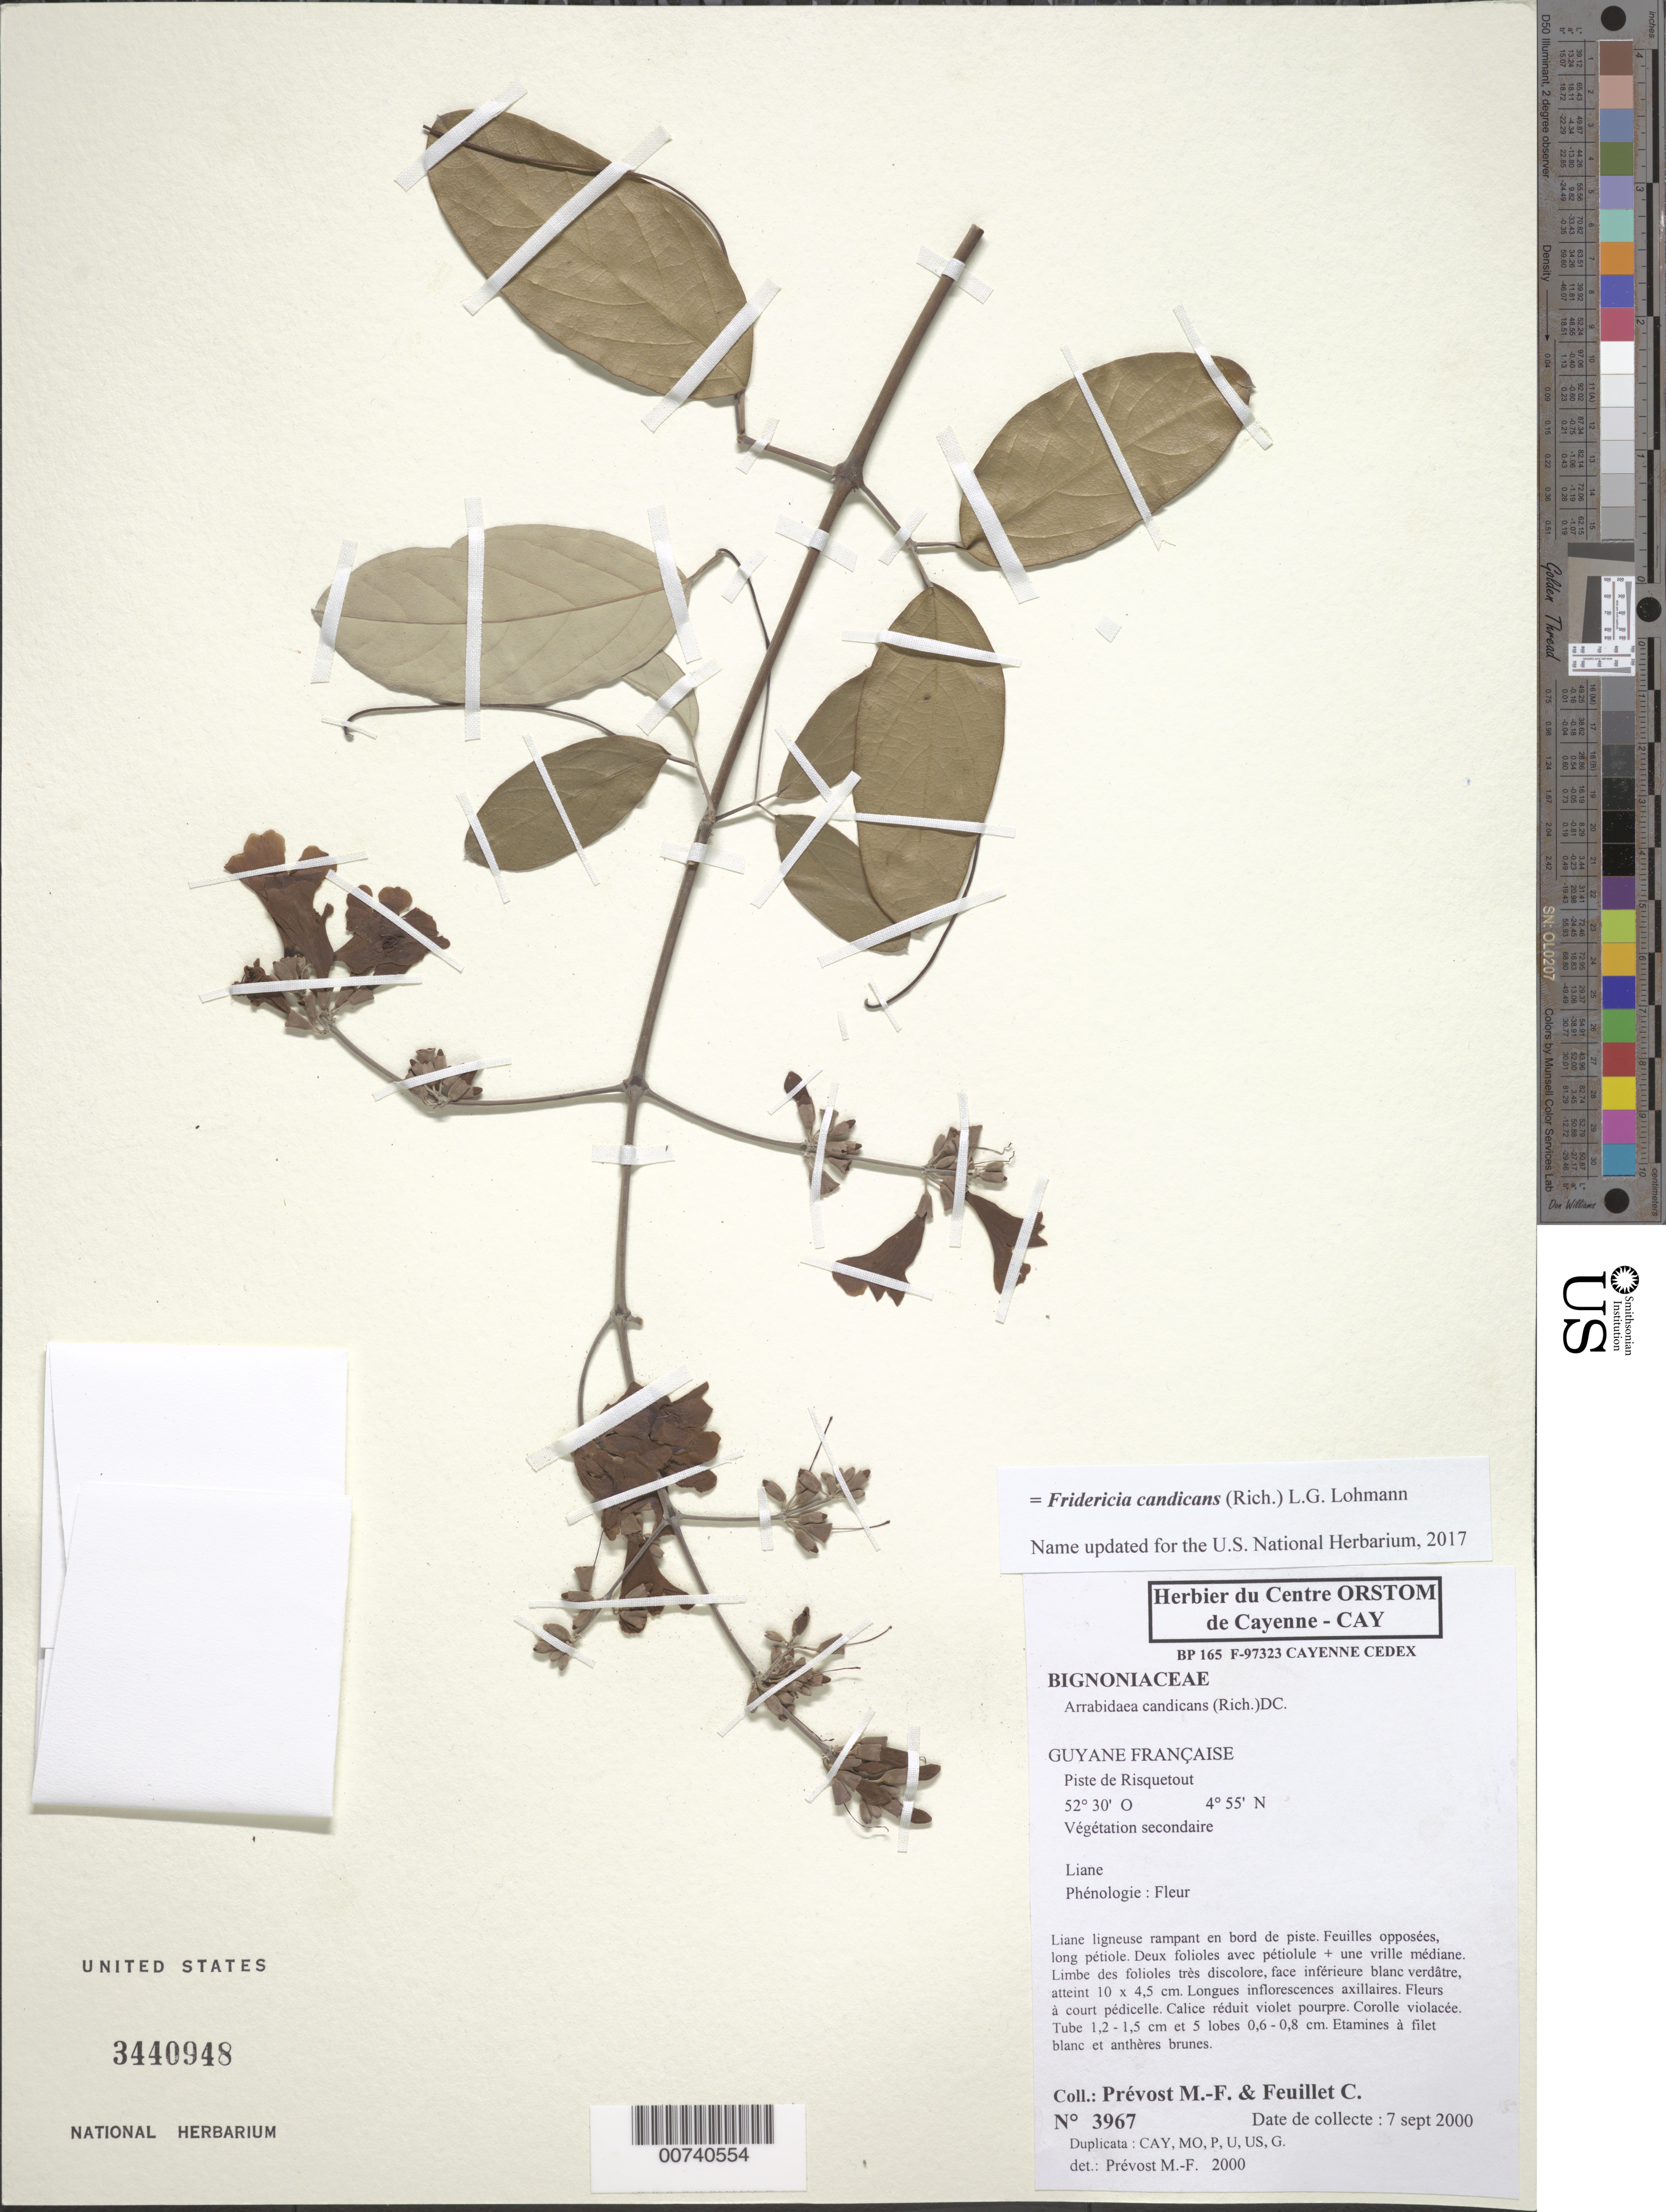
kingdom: Plantae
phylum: Tracheophyta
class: Magnoliopsida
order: Lamiales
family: Bignoniaceae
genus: Arrabidaea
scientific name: Arrabidaea candicans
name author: (Rich.) DC.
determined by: Prévost, M.-F.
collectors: M.-F. Prévost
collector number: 3967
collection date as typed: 7-Sep-00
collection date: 2000-09-07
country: French Guiana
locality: Piste de Risquetout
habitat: Secondary vegetation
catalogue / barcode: US 3440948